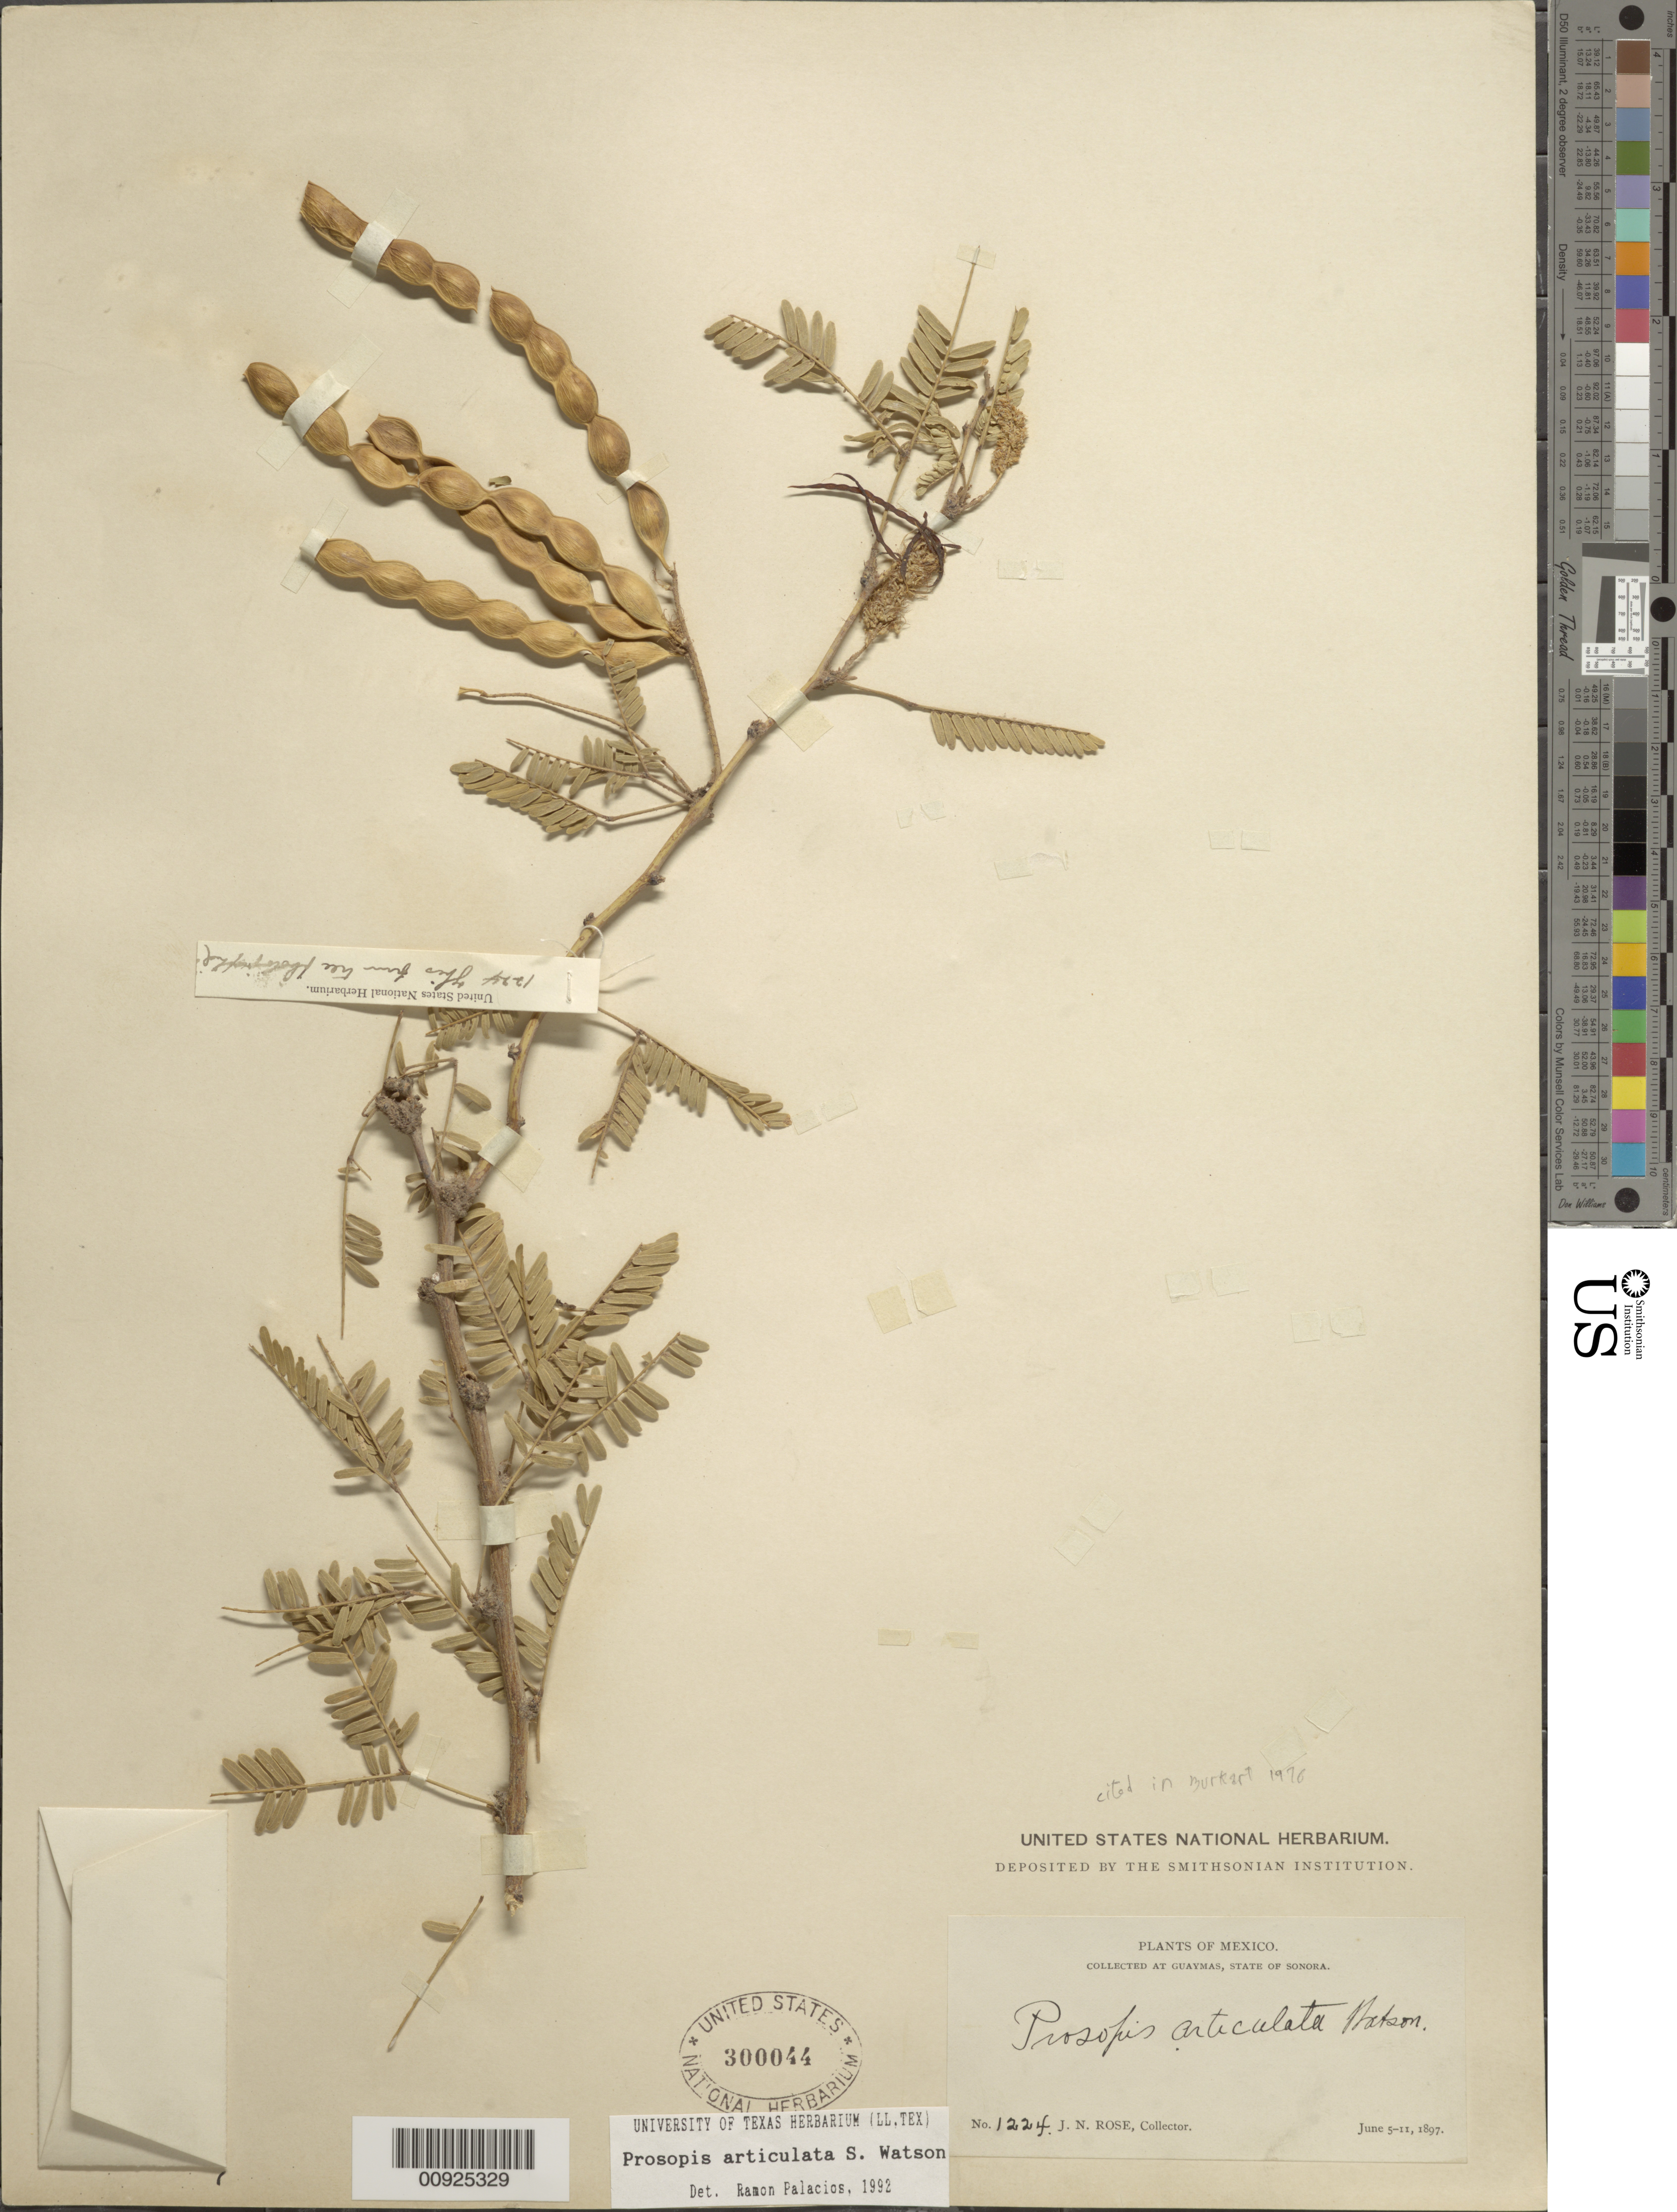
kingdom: Plantae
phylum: Tracheophyta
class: Magnoliopsida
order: Fabales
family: Fabaceae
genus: Neltuma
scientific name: Neltuma articulata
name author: (S. Watson) Britton & Rose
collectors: J. N. Rose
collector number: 1224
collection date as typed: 05 Jun 1897 to 11 Jun 1897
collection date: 1897-06-05/1897-06-11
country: Mexico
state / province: Sonora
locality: Guaymas, State of Sonora.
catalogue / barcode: US 300044